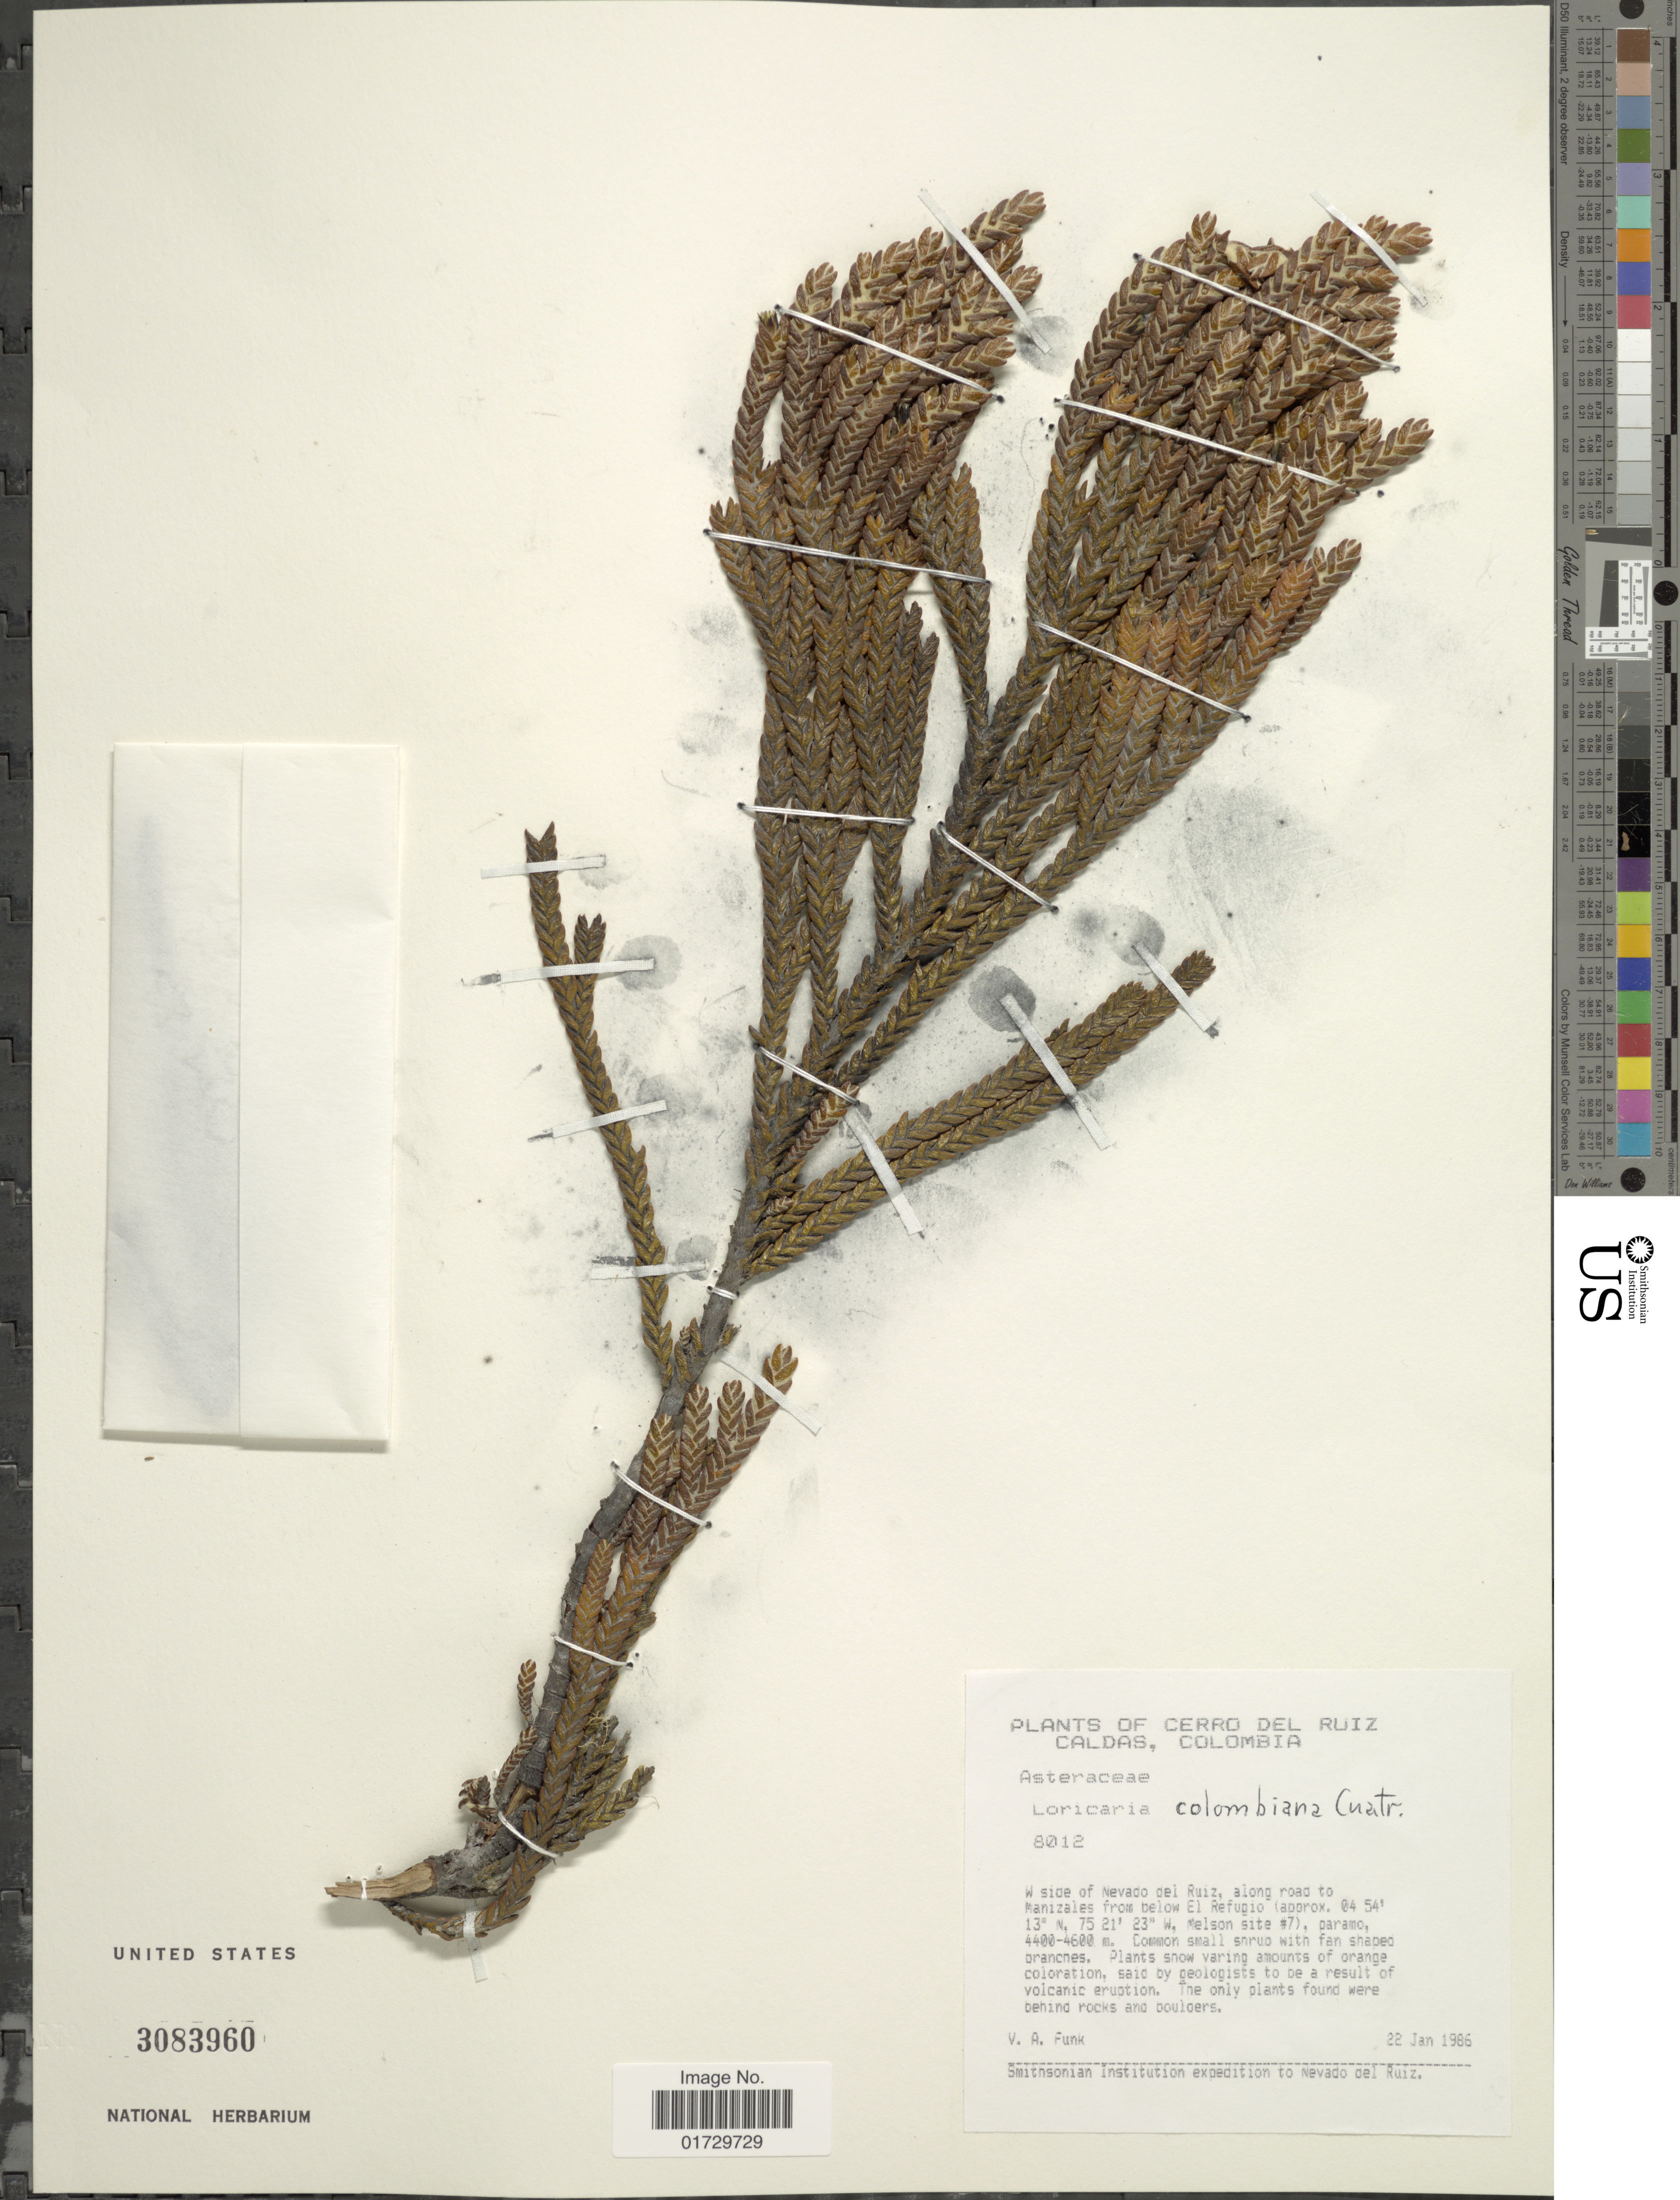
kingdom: Plantae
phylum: Tracheophyta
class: Magnoliopsida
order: Asterales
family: Asteraceae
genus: Loricaria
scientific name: Loricaria colombiana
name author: Cuatrec.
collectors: V. Funk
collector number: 8012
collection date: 1986-06-22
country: Colombia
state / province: Caldas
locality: Cerro del Ruiz, W side of nevado del Ruiz, along road to Manizales from below El Refugio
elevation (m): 4400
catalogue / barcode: US 3083960